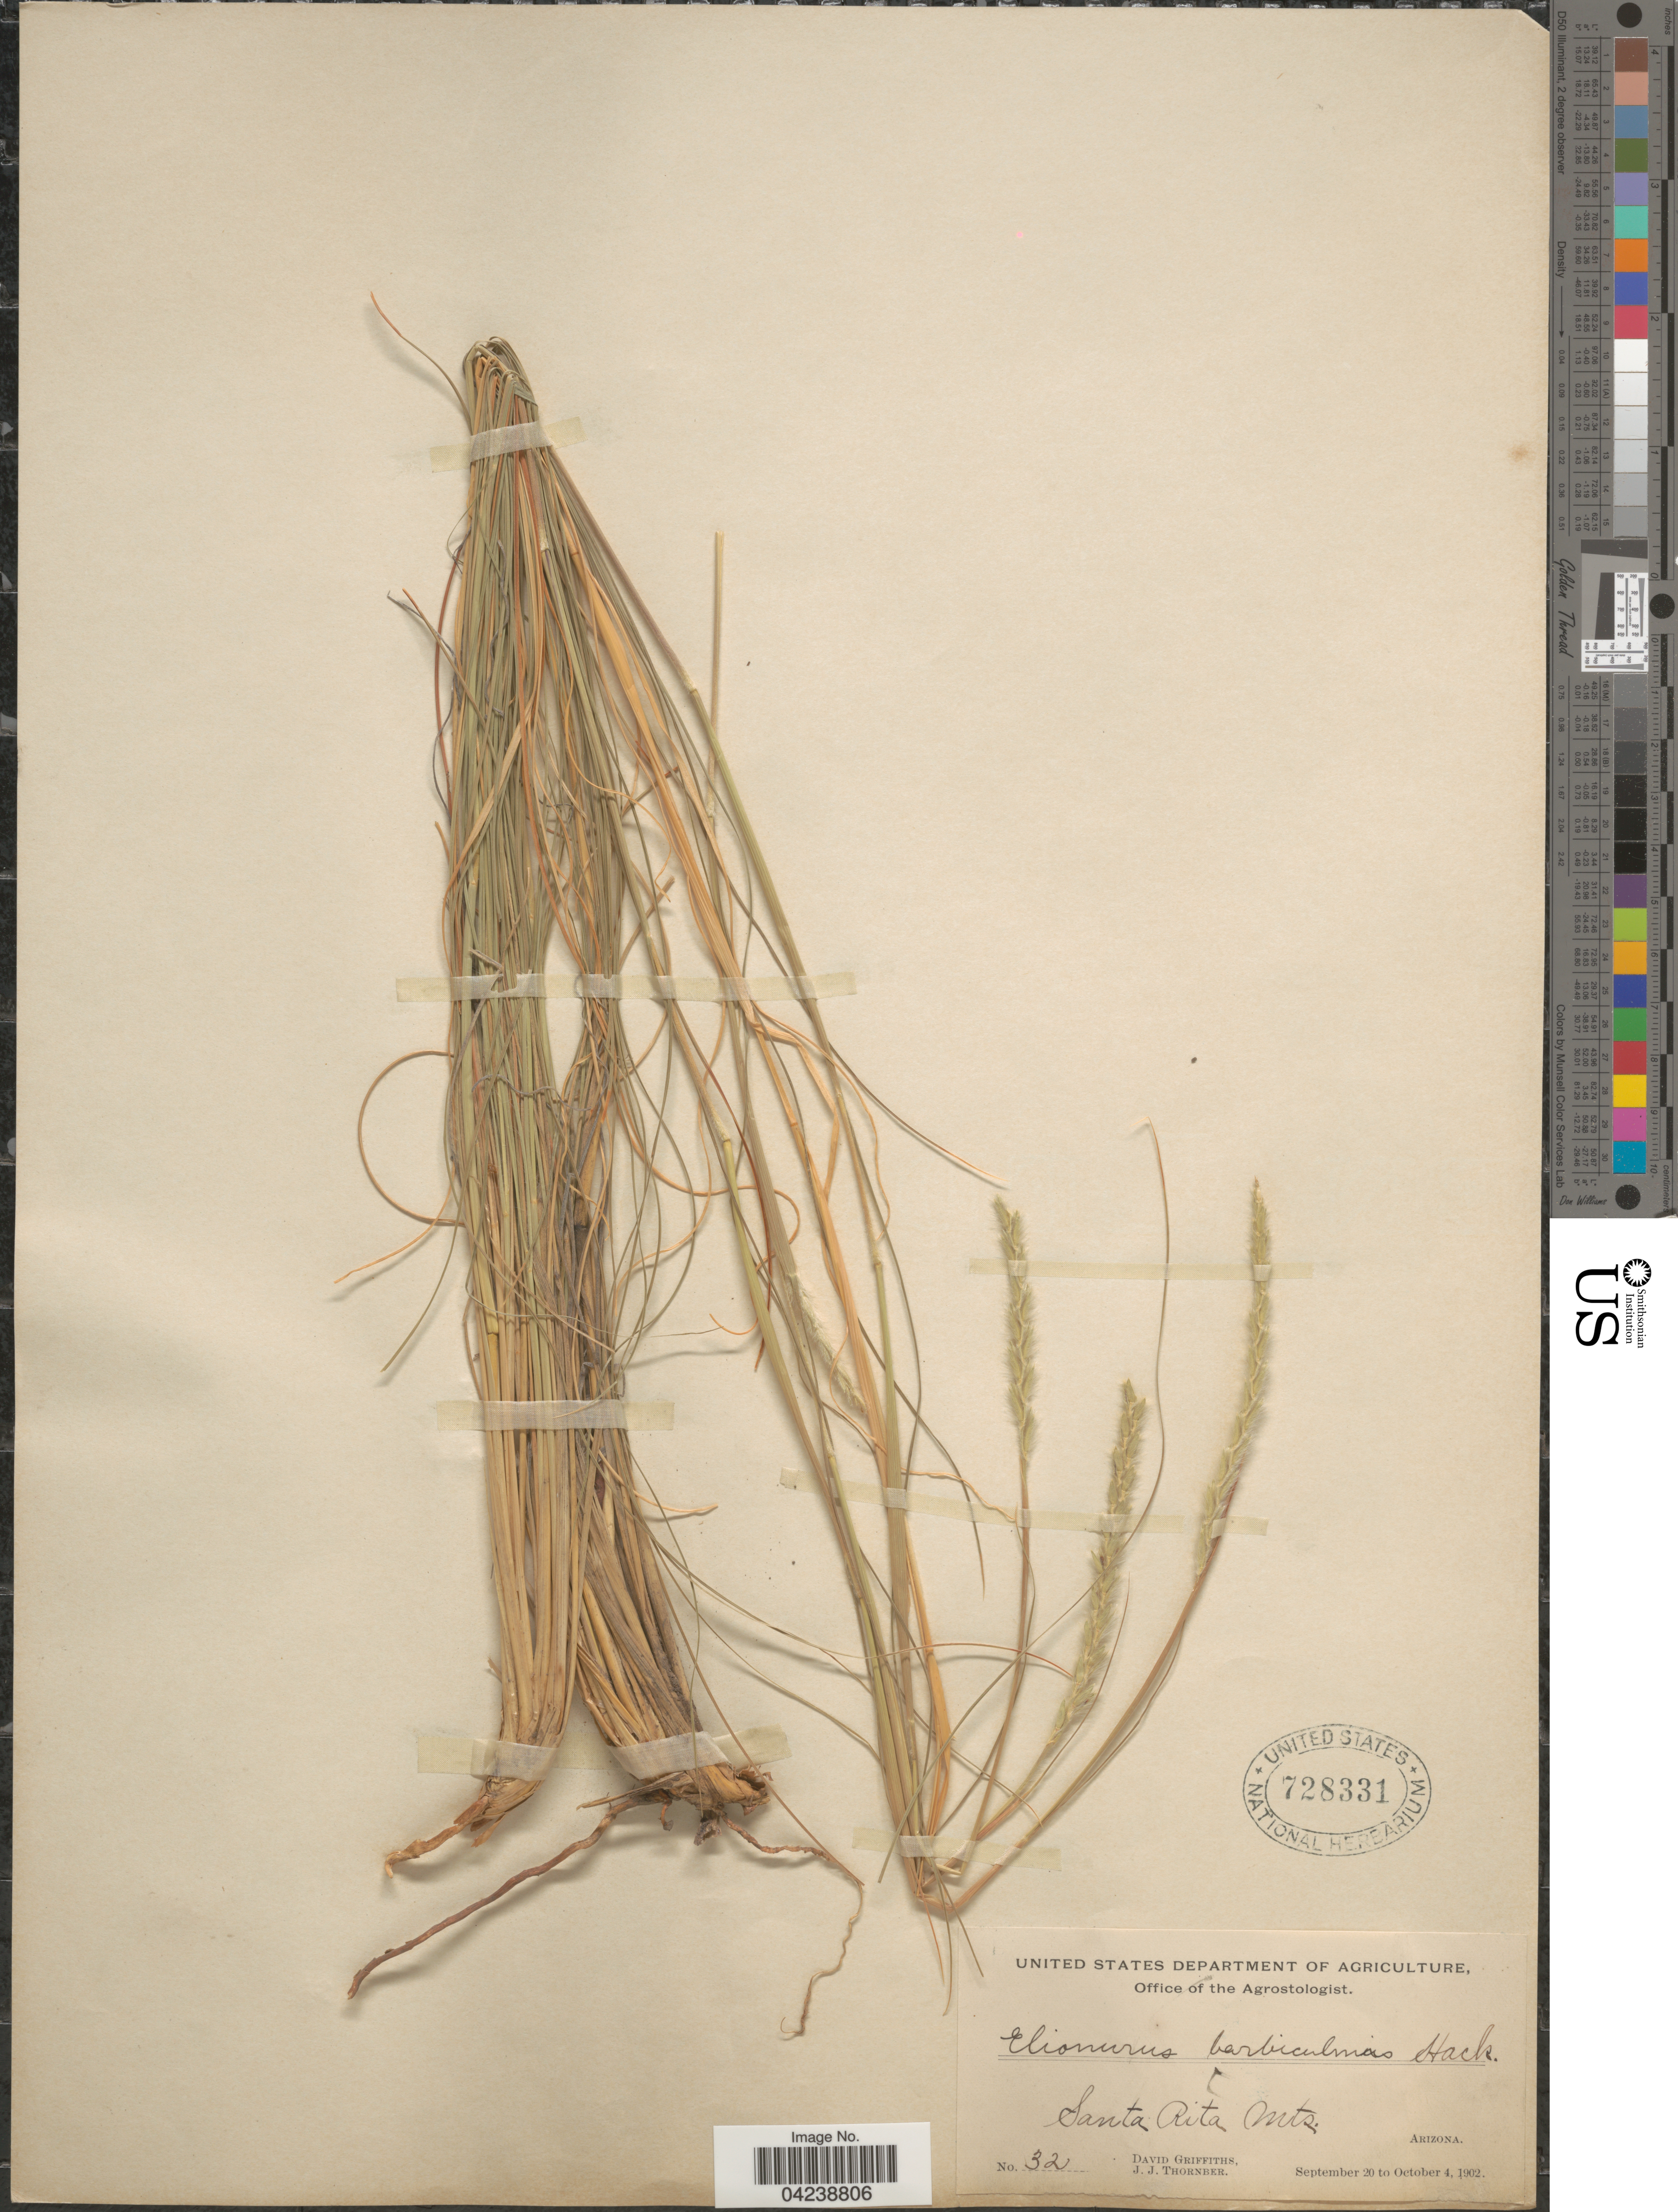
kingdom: Plantae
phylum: Tracheophyta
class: Liliopsida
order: Poales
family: Poaceae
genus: Elionurus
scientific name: Elionurus barbiculmis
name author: Hack. in A. DC.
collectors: D. Griffiths & J. Thornber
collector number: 32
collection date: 1902-09-20/1902-10-04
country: United States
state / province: Arizona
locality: Santa Rita Mts.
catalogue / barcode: US 728331